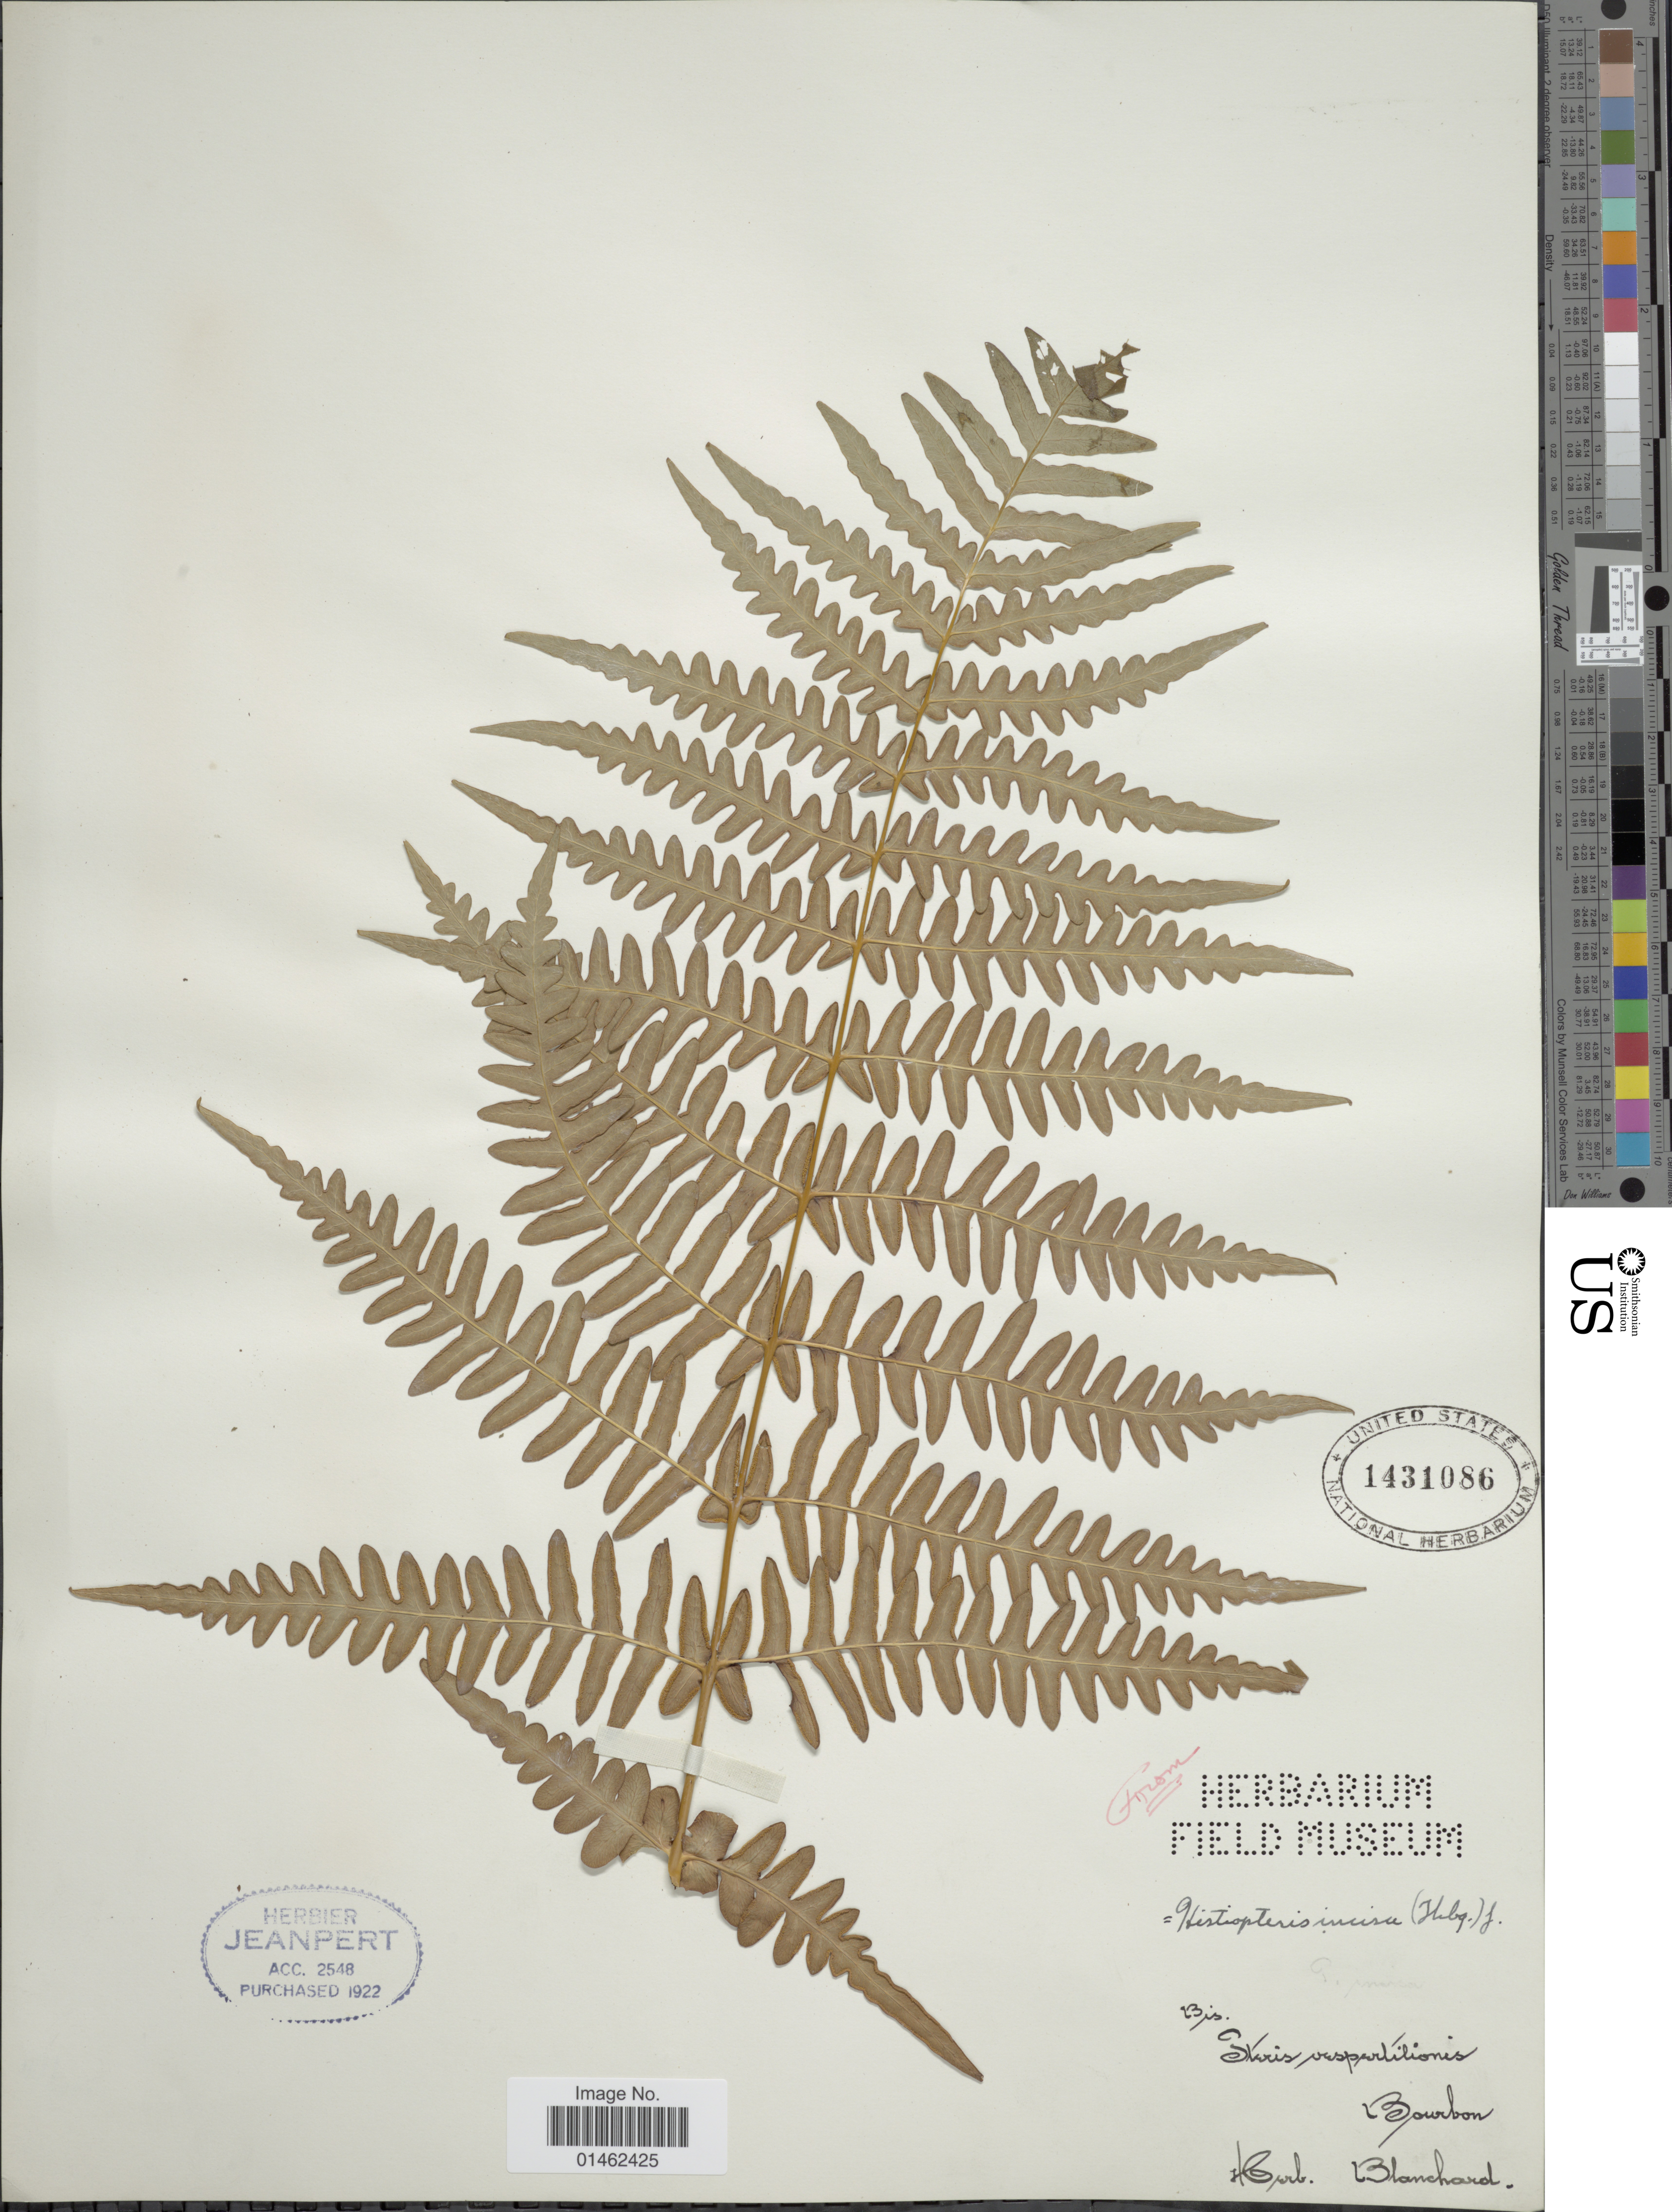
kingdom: Plantae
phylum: Tracheophyta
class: Polypodiopsida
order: Polypodiales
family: Dennstaedtiaceae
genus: Histiopteris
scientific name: Histiopteris incisa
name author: (Thunb.) J. Sm.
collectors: Blanchard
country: Reunion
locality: Bourbon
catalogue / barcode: US 1431086